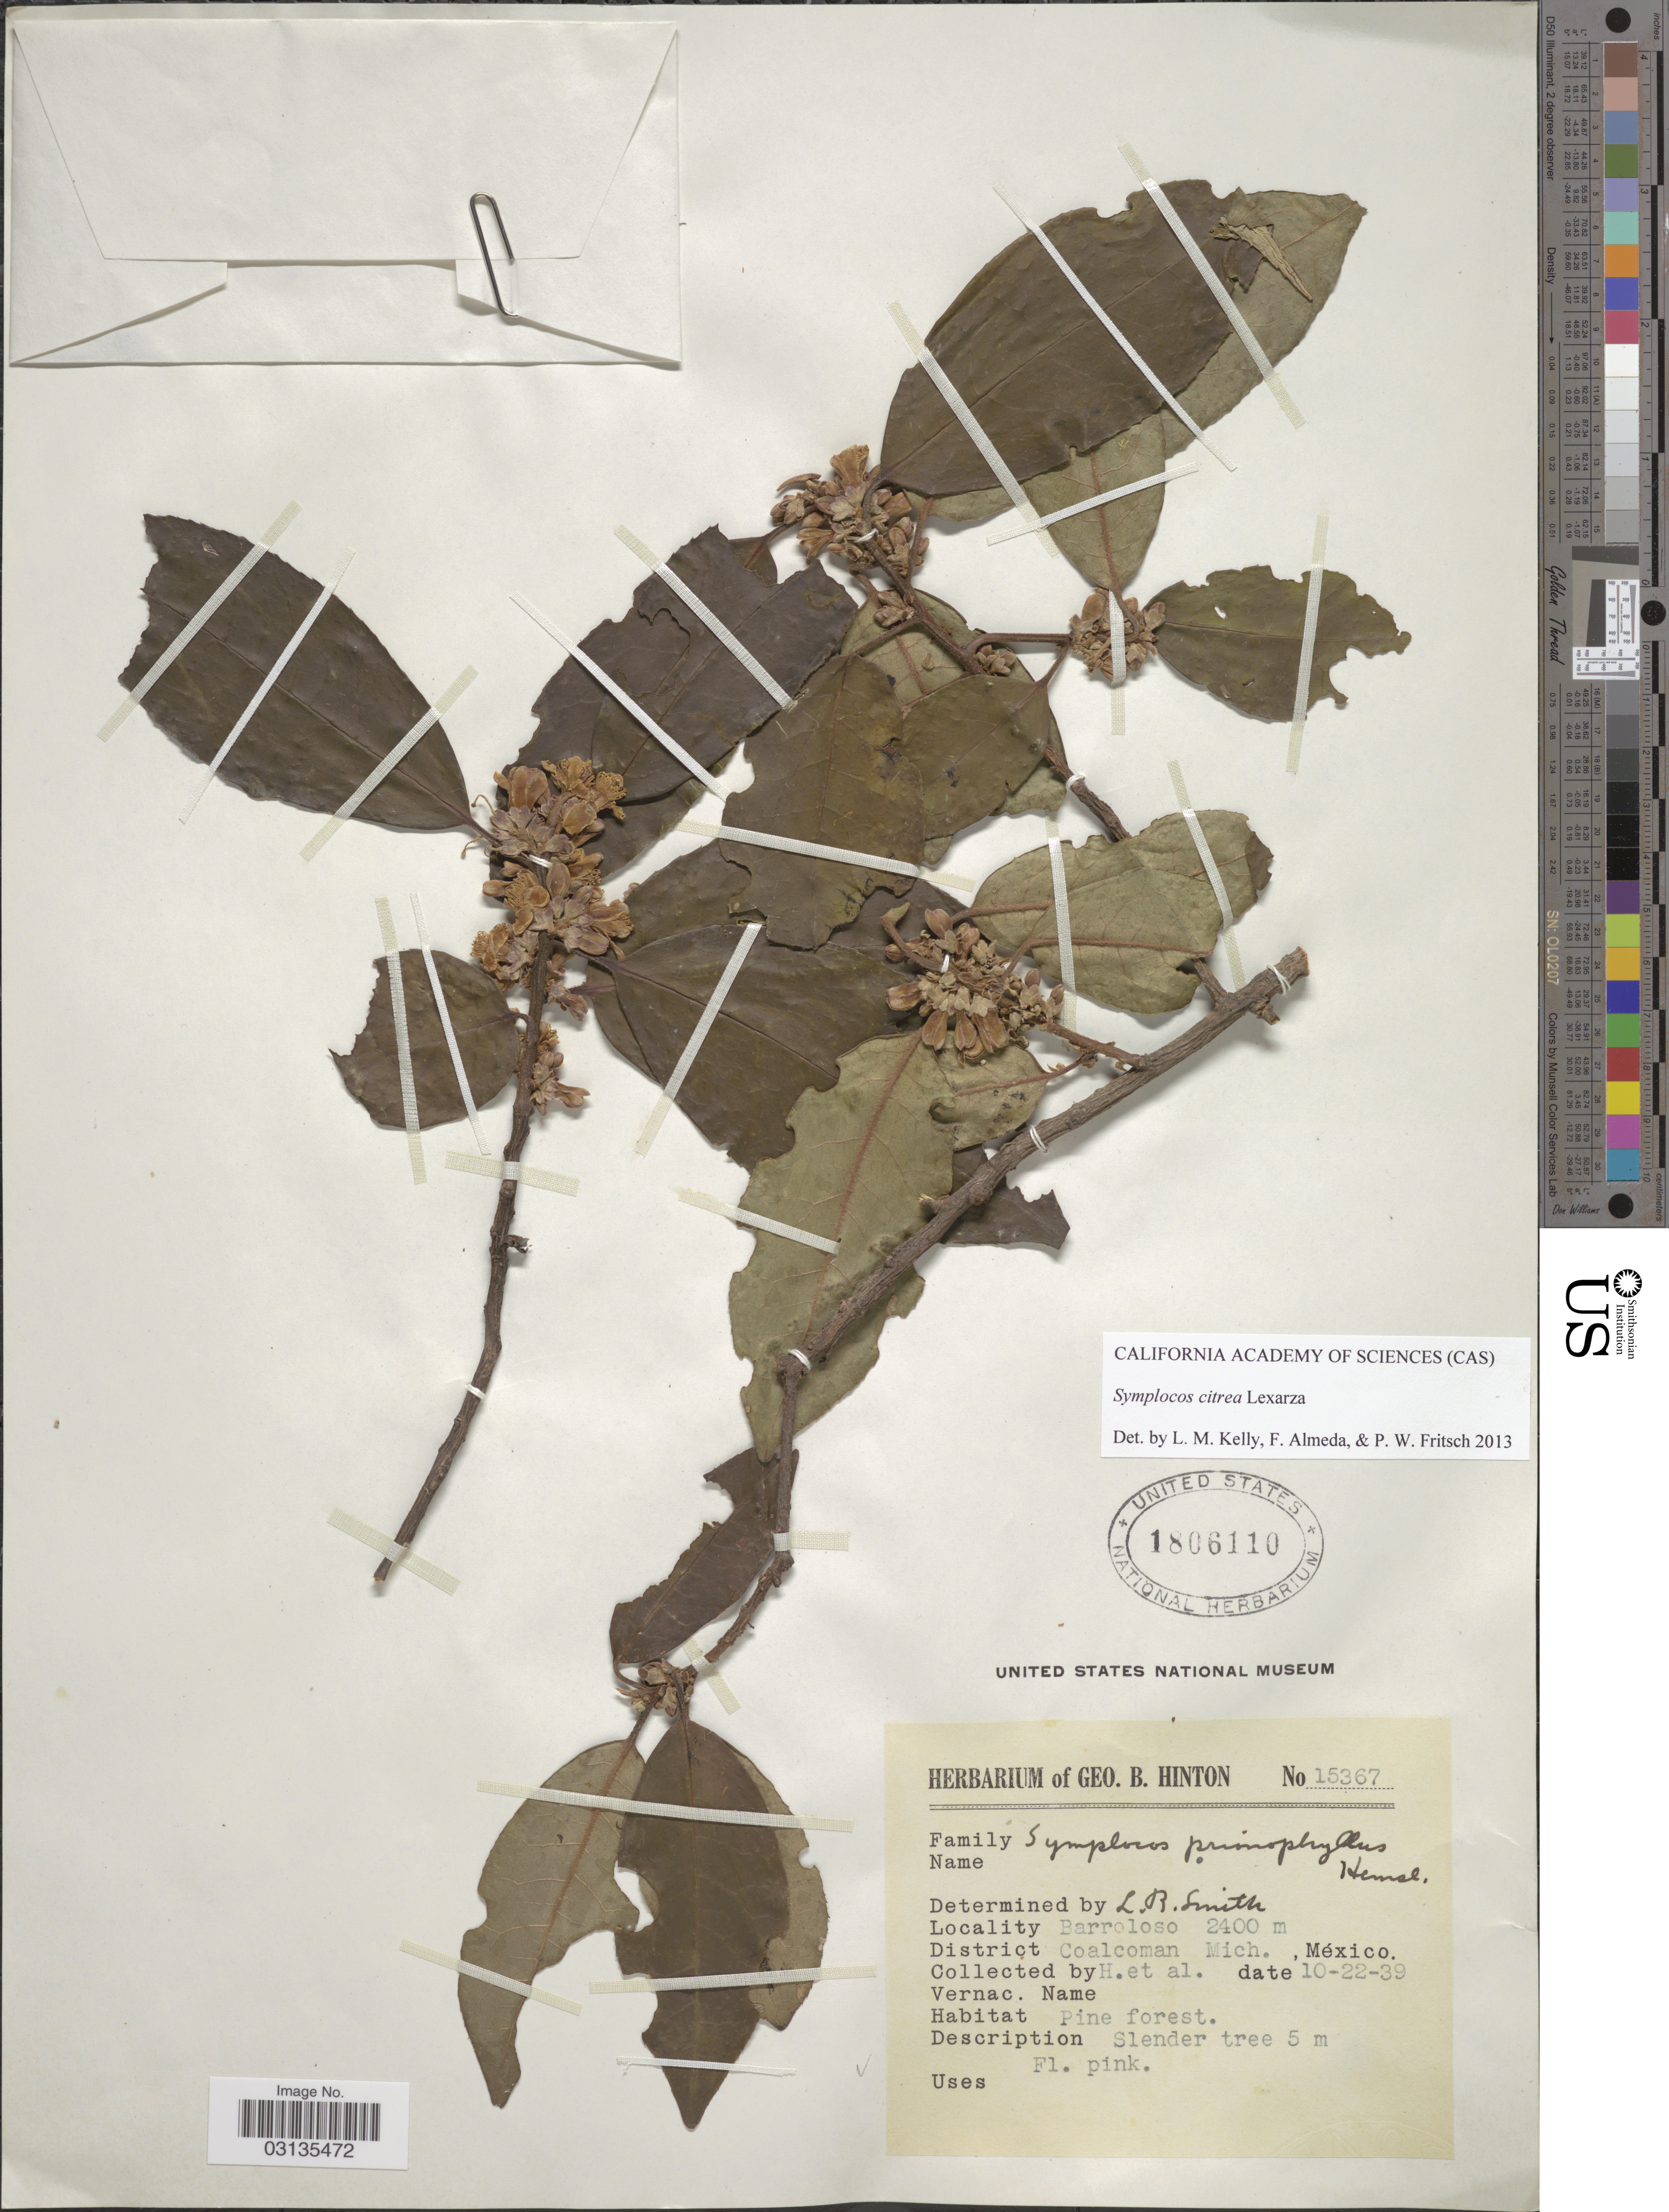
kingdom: Plantae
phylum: Tracheophyta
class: Magnoliopsida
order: Ericales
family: Symplocaceae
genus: Symplocos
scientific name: Symplocos citrea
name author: Lex.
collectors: G. B. Hinton & et al.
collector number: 15367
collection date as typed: Transcribed d/m/y: 22/10/39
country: Mexico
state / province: Michoacán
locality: Barroloso. District Coalcoman Mich.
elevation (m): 2400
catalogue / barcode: US 1806110